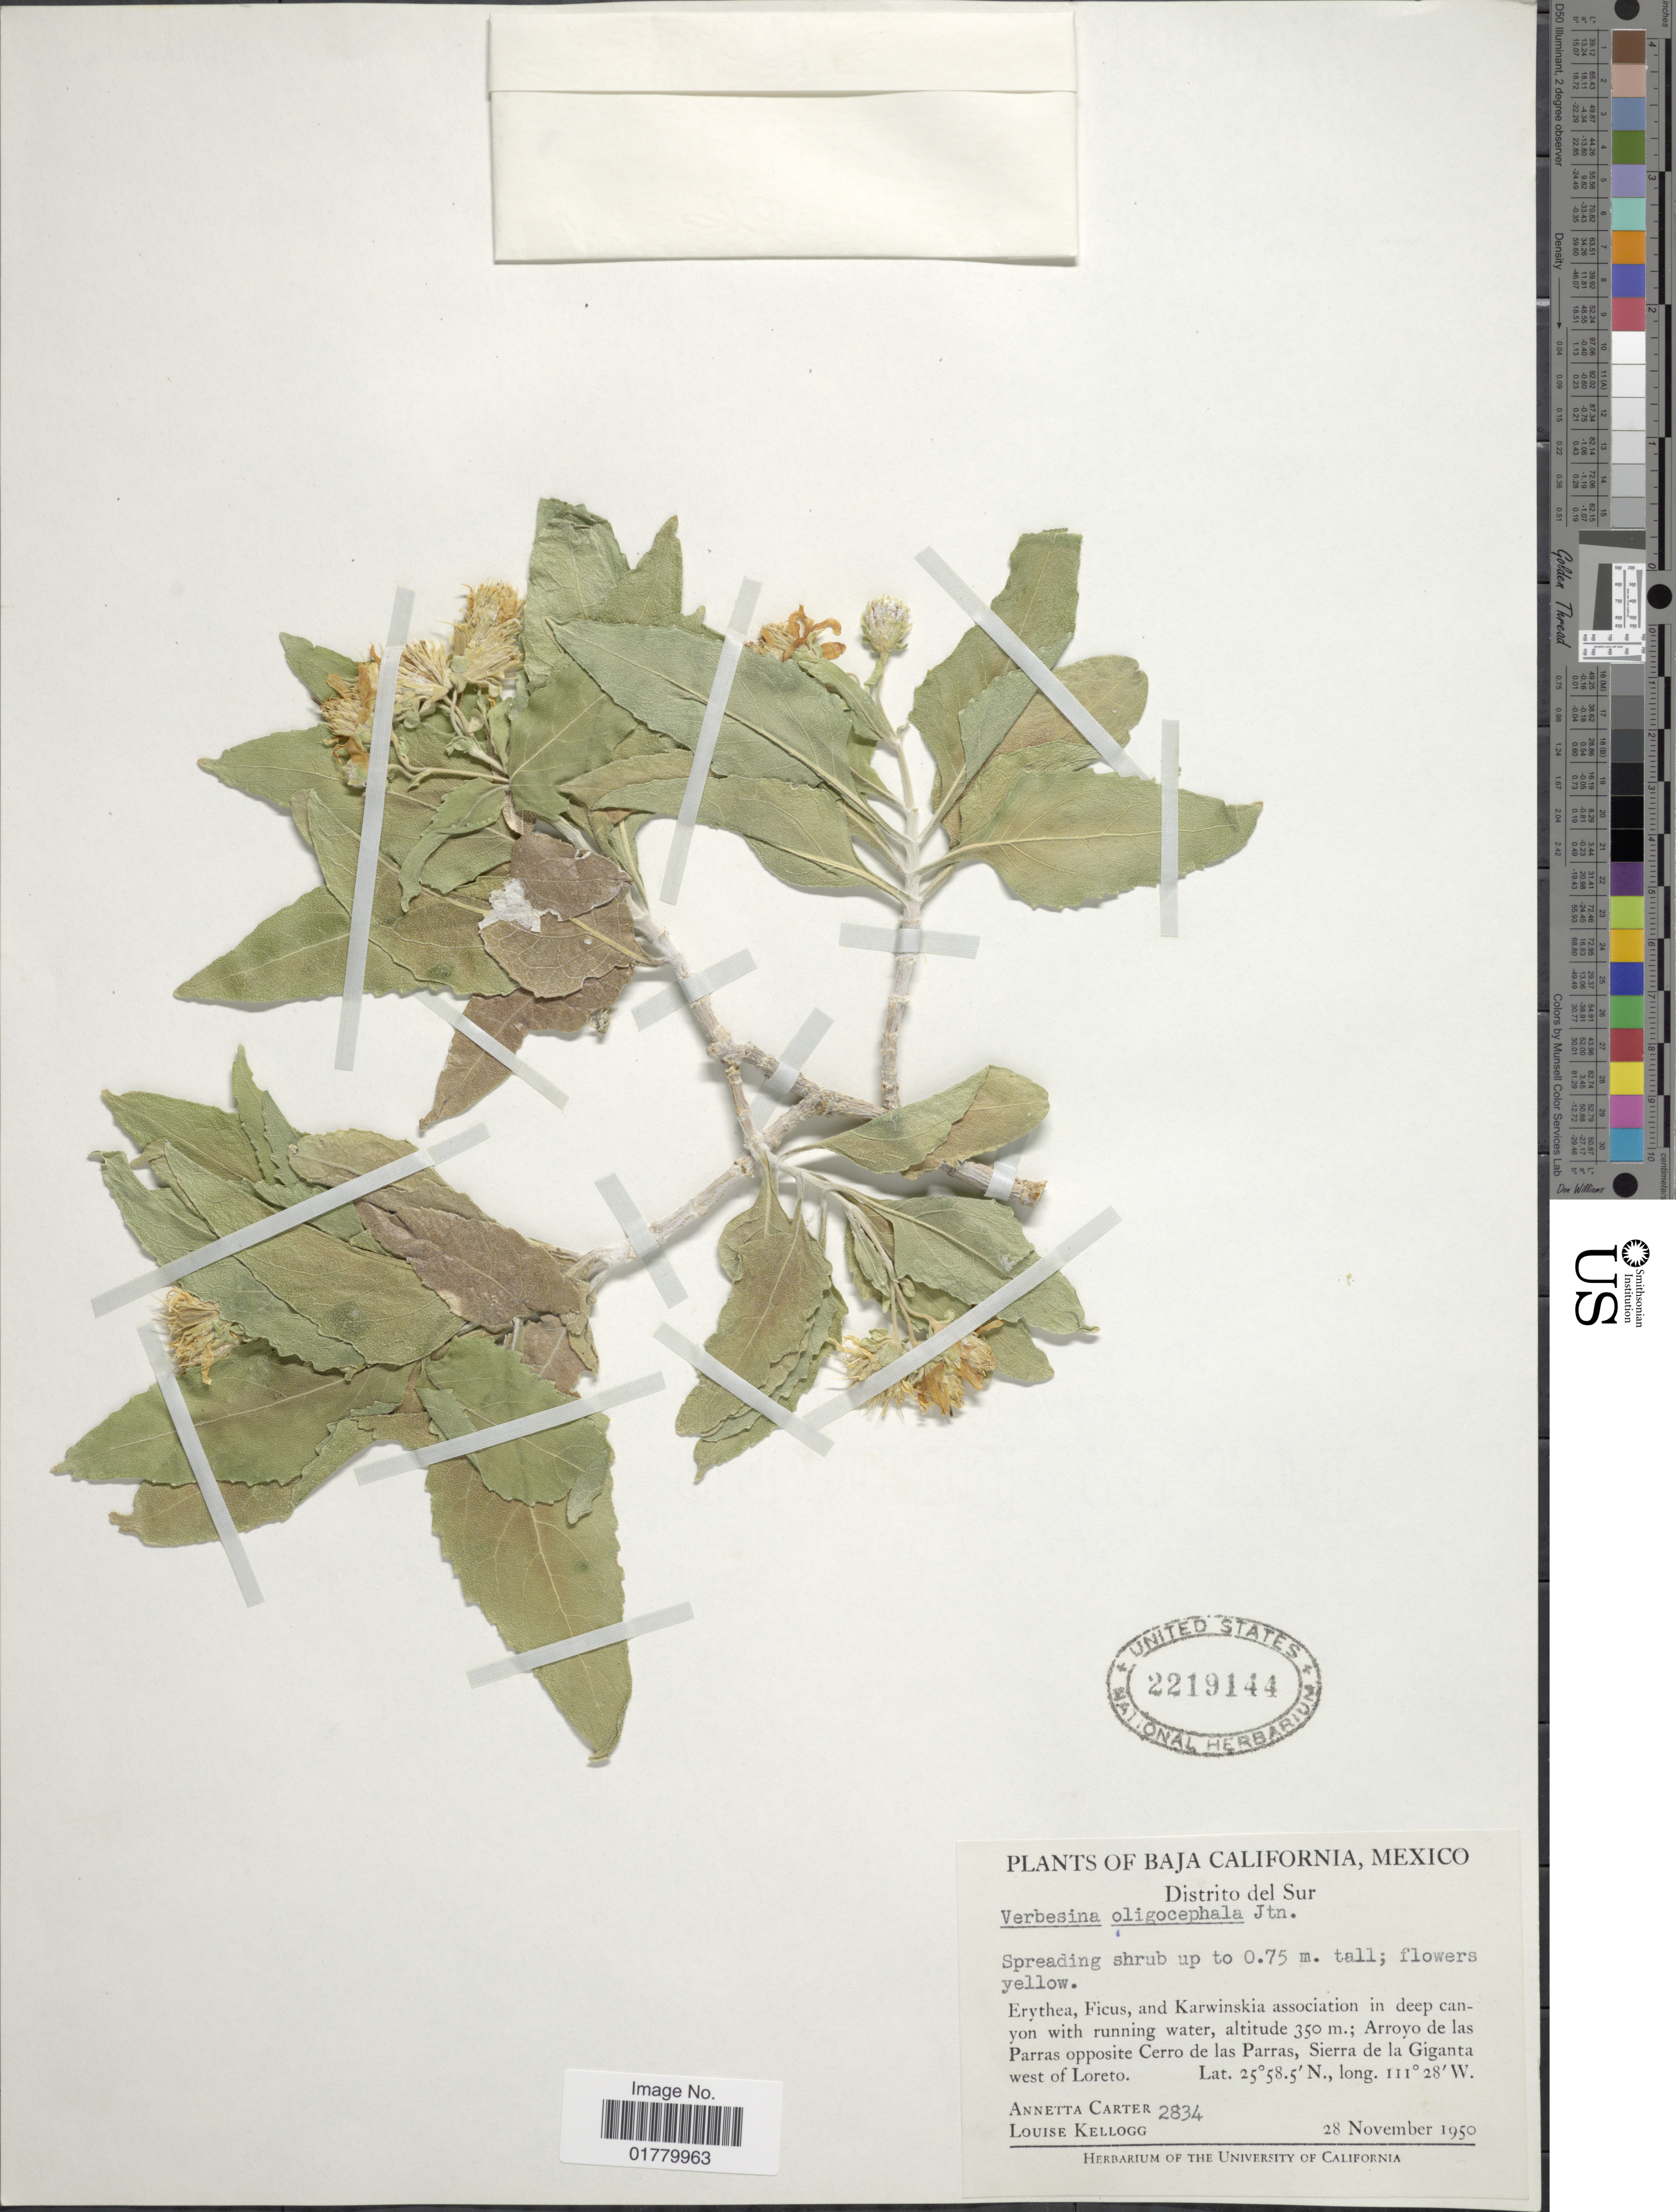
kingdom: Plantae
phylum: Tracheophyta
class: Magnoliopsida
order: Asterales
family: Asteraceae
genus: Verbesina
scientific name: Verbesina oligocephala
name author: I.M. Johnst.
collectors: A. Carter & L. Kellogg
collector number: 2834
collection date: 1950-11-28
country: Mexico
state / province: Baja California Sur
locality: Distrito del Sur, Arroyo de las Parras opposite Cerro de las Parras, Sierra de la Giganta west of Loreto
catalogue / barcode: US 2219144